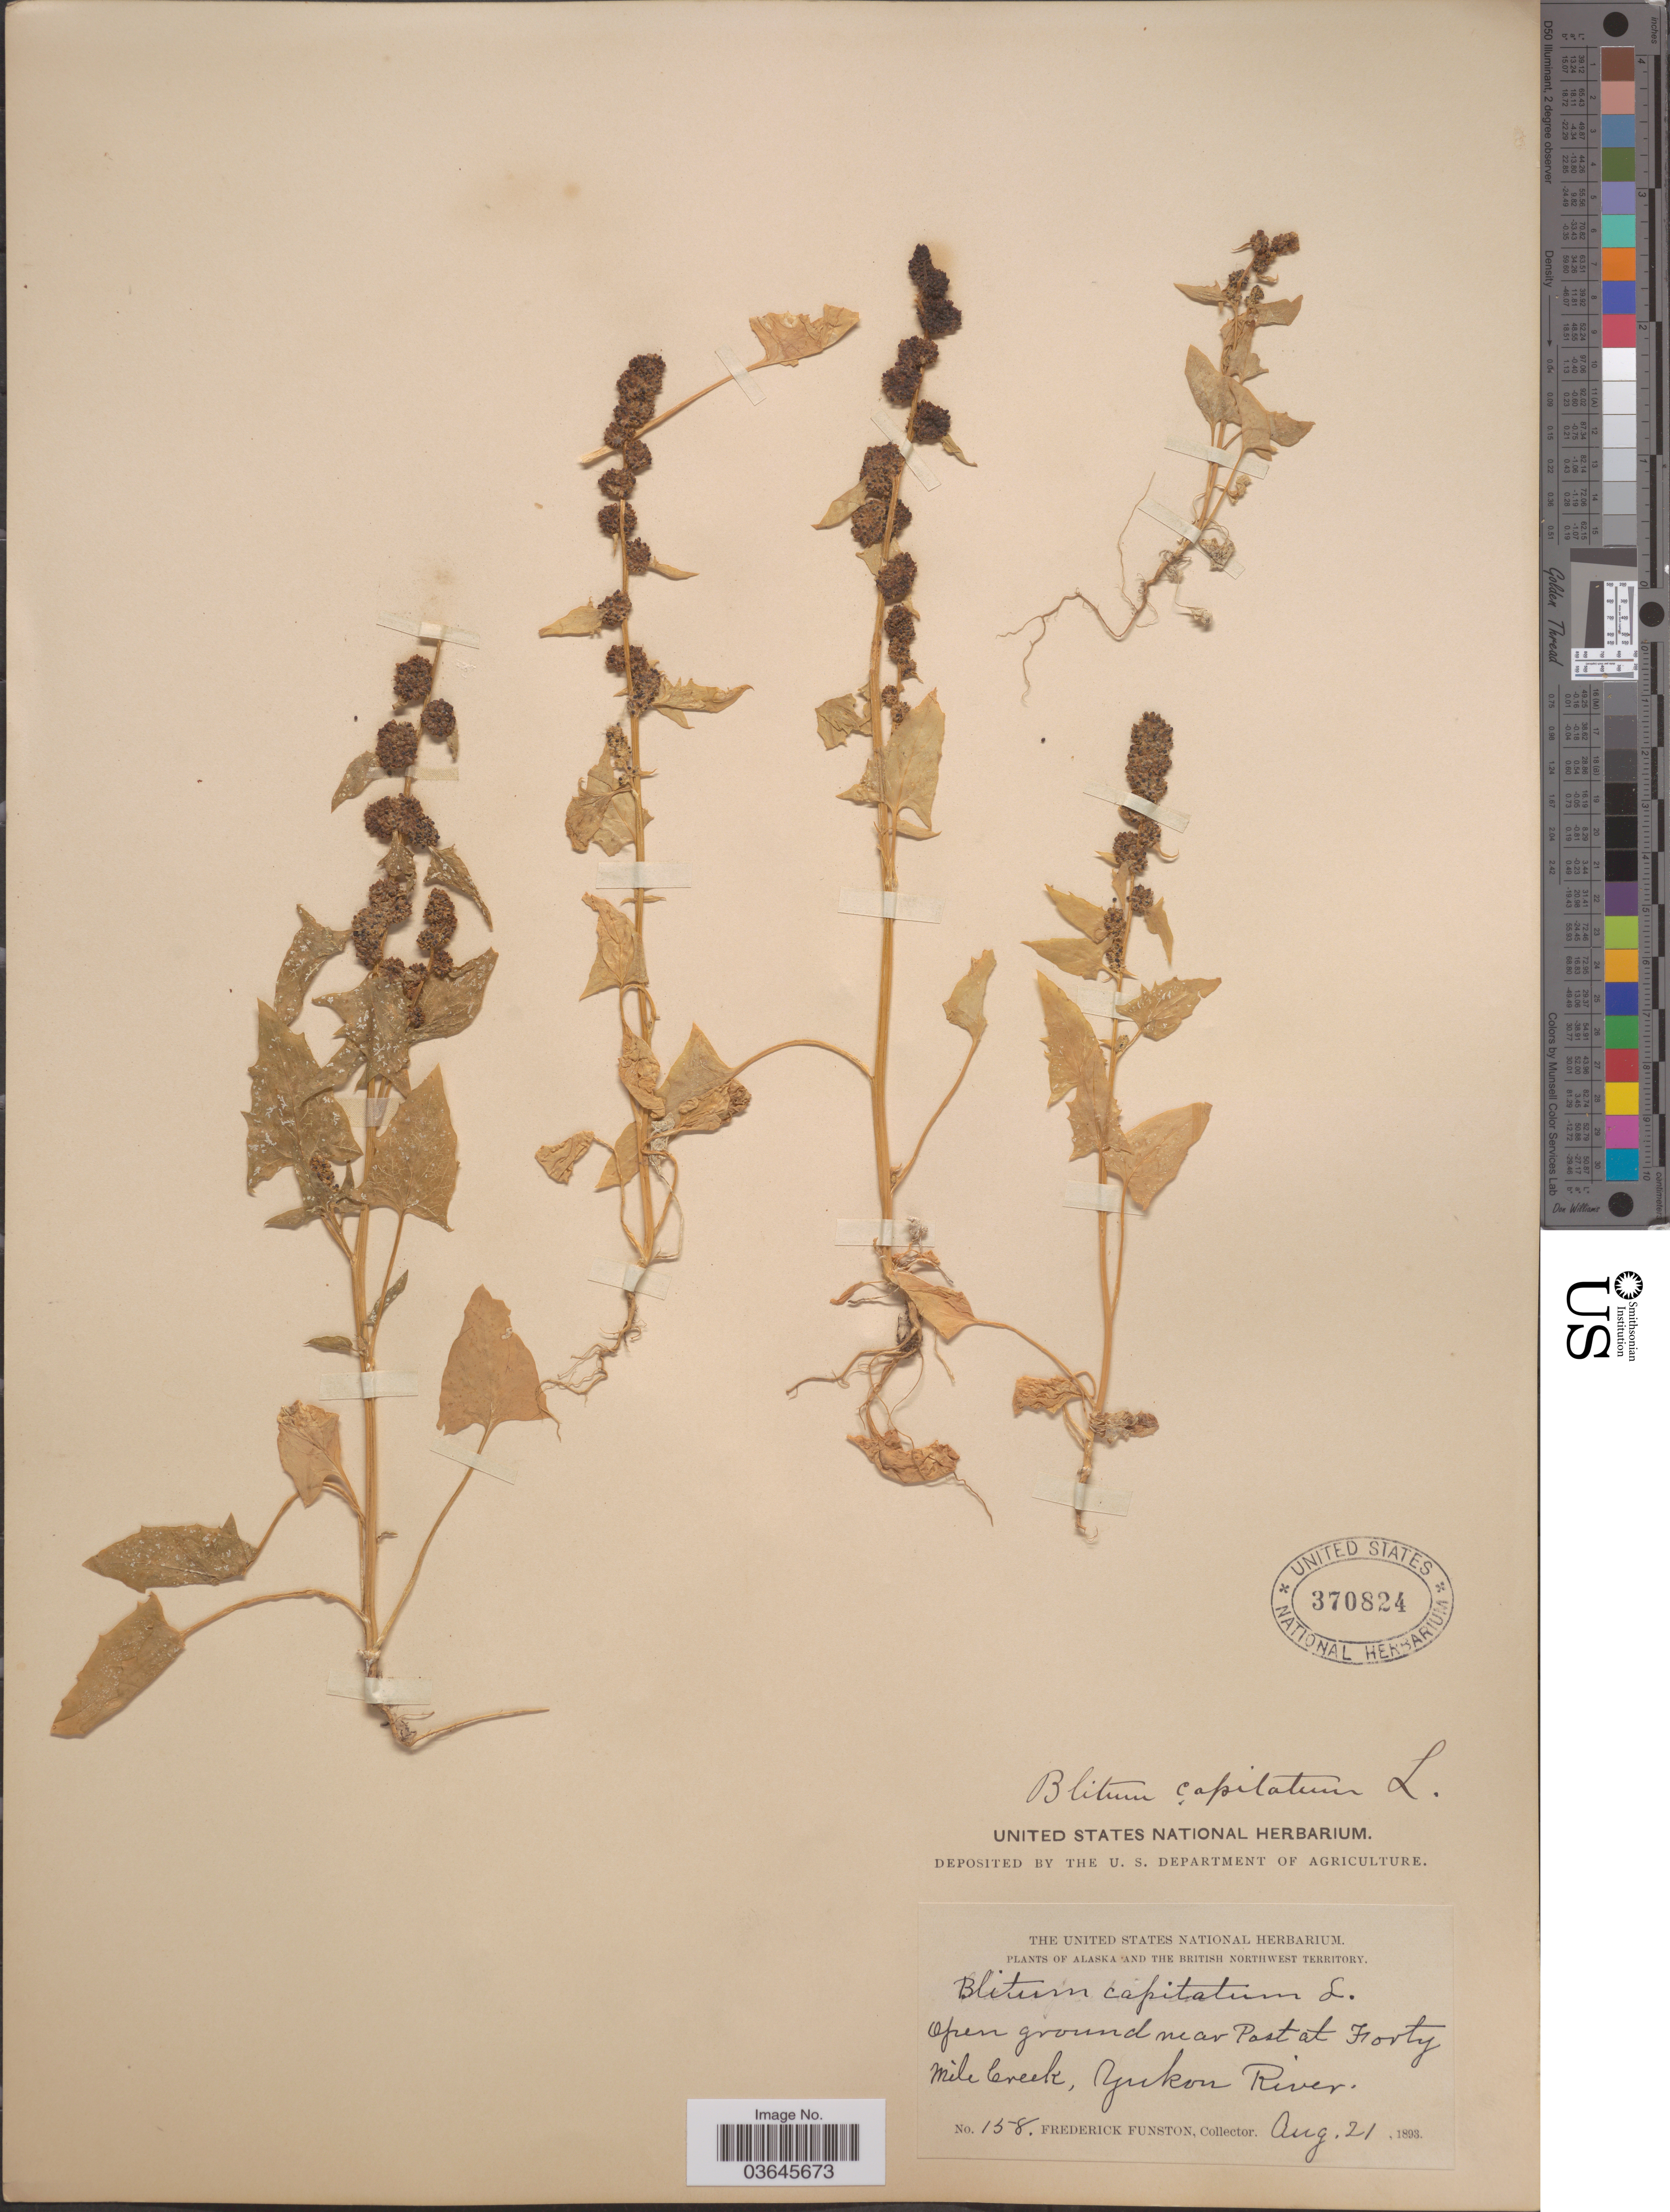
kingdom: Plantae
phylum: Tracheophyta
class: Magnoliopsida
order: Caryophyllales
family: Amaranthaceae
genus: Blitum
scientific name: Blitum capitatum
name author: L.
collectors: F. Funston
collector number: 158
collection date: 1893-08-21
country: United States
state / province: Alaska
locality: The British Northwest Territory. Open ground near Past at Forty Mile Creek, Yukon River.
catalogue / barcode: US 370824